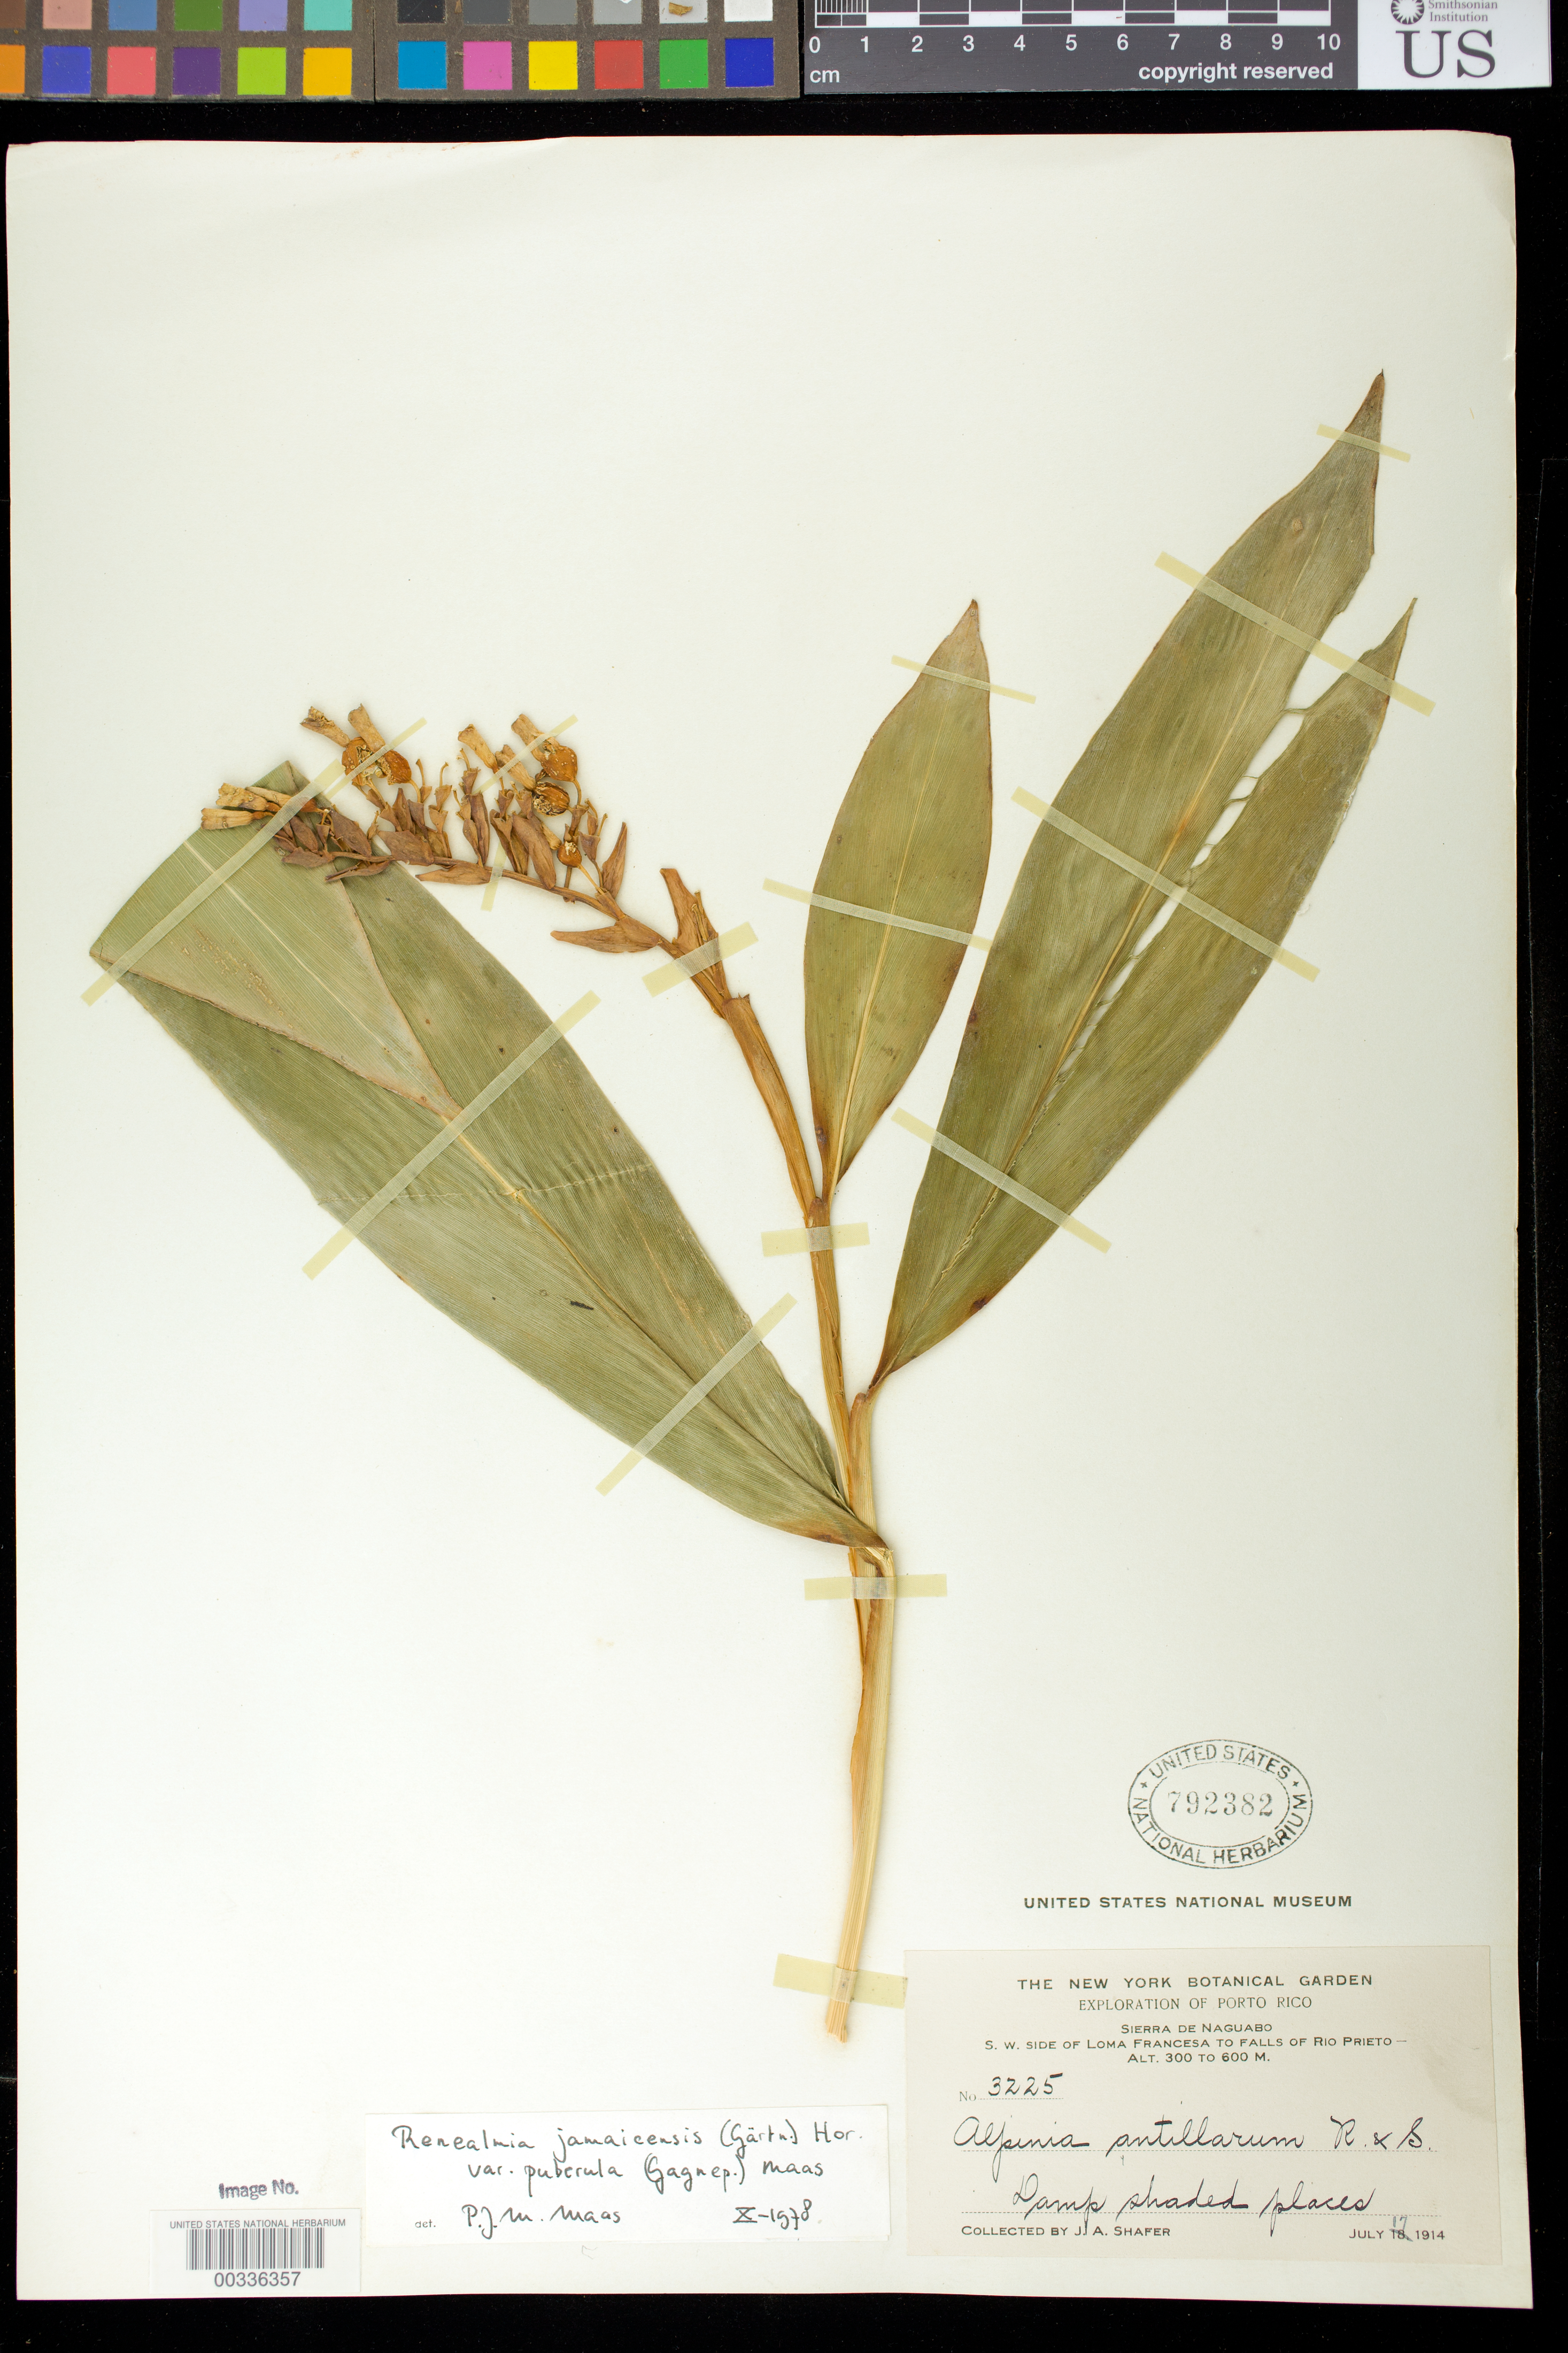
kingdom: Plantae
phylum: Tracheophyta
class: Liliopsida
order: Zingiberales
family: Zingiberaceae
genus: Renealmia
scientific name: Renealmia jamaicensis var. puberula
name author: (Gagnep.) Maas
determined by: Maas, Paul J. M.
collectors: J. A. Shafer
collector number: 3225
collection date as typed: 17 Jul 1914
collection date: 1914-07-17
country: Puerto Rico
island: Greater Antilles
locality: Sierra de naguabo, sw side of loma francesa to falls of rio prieto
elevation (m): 300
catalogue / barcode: US 792382